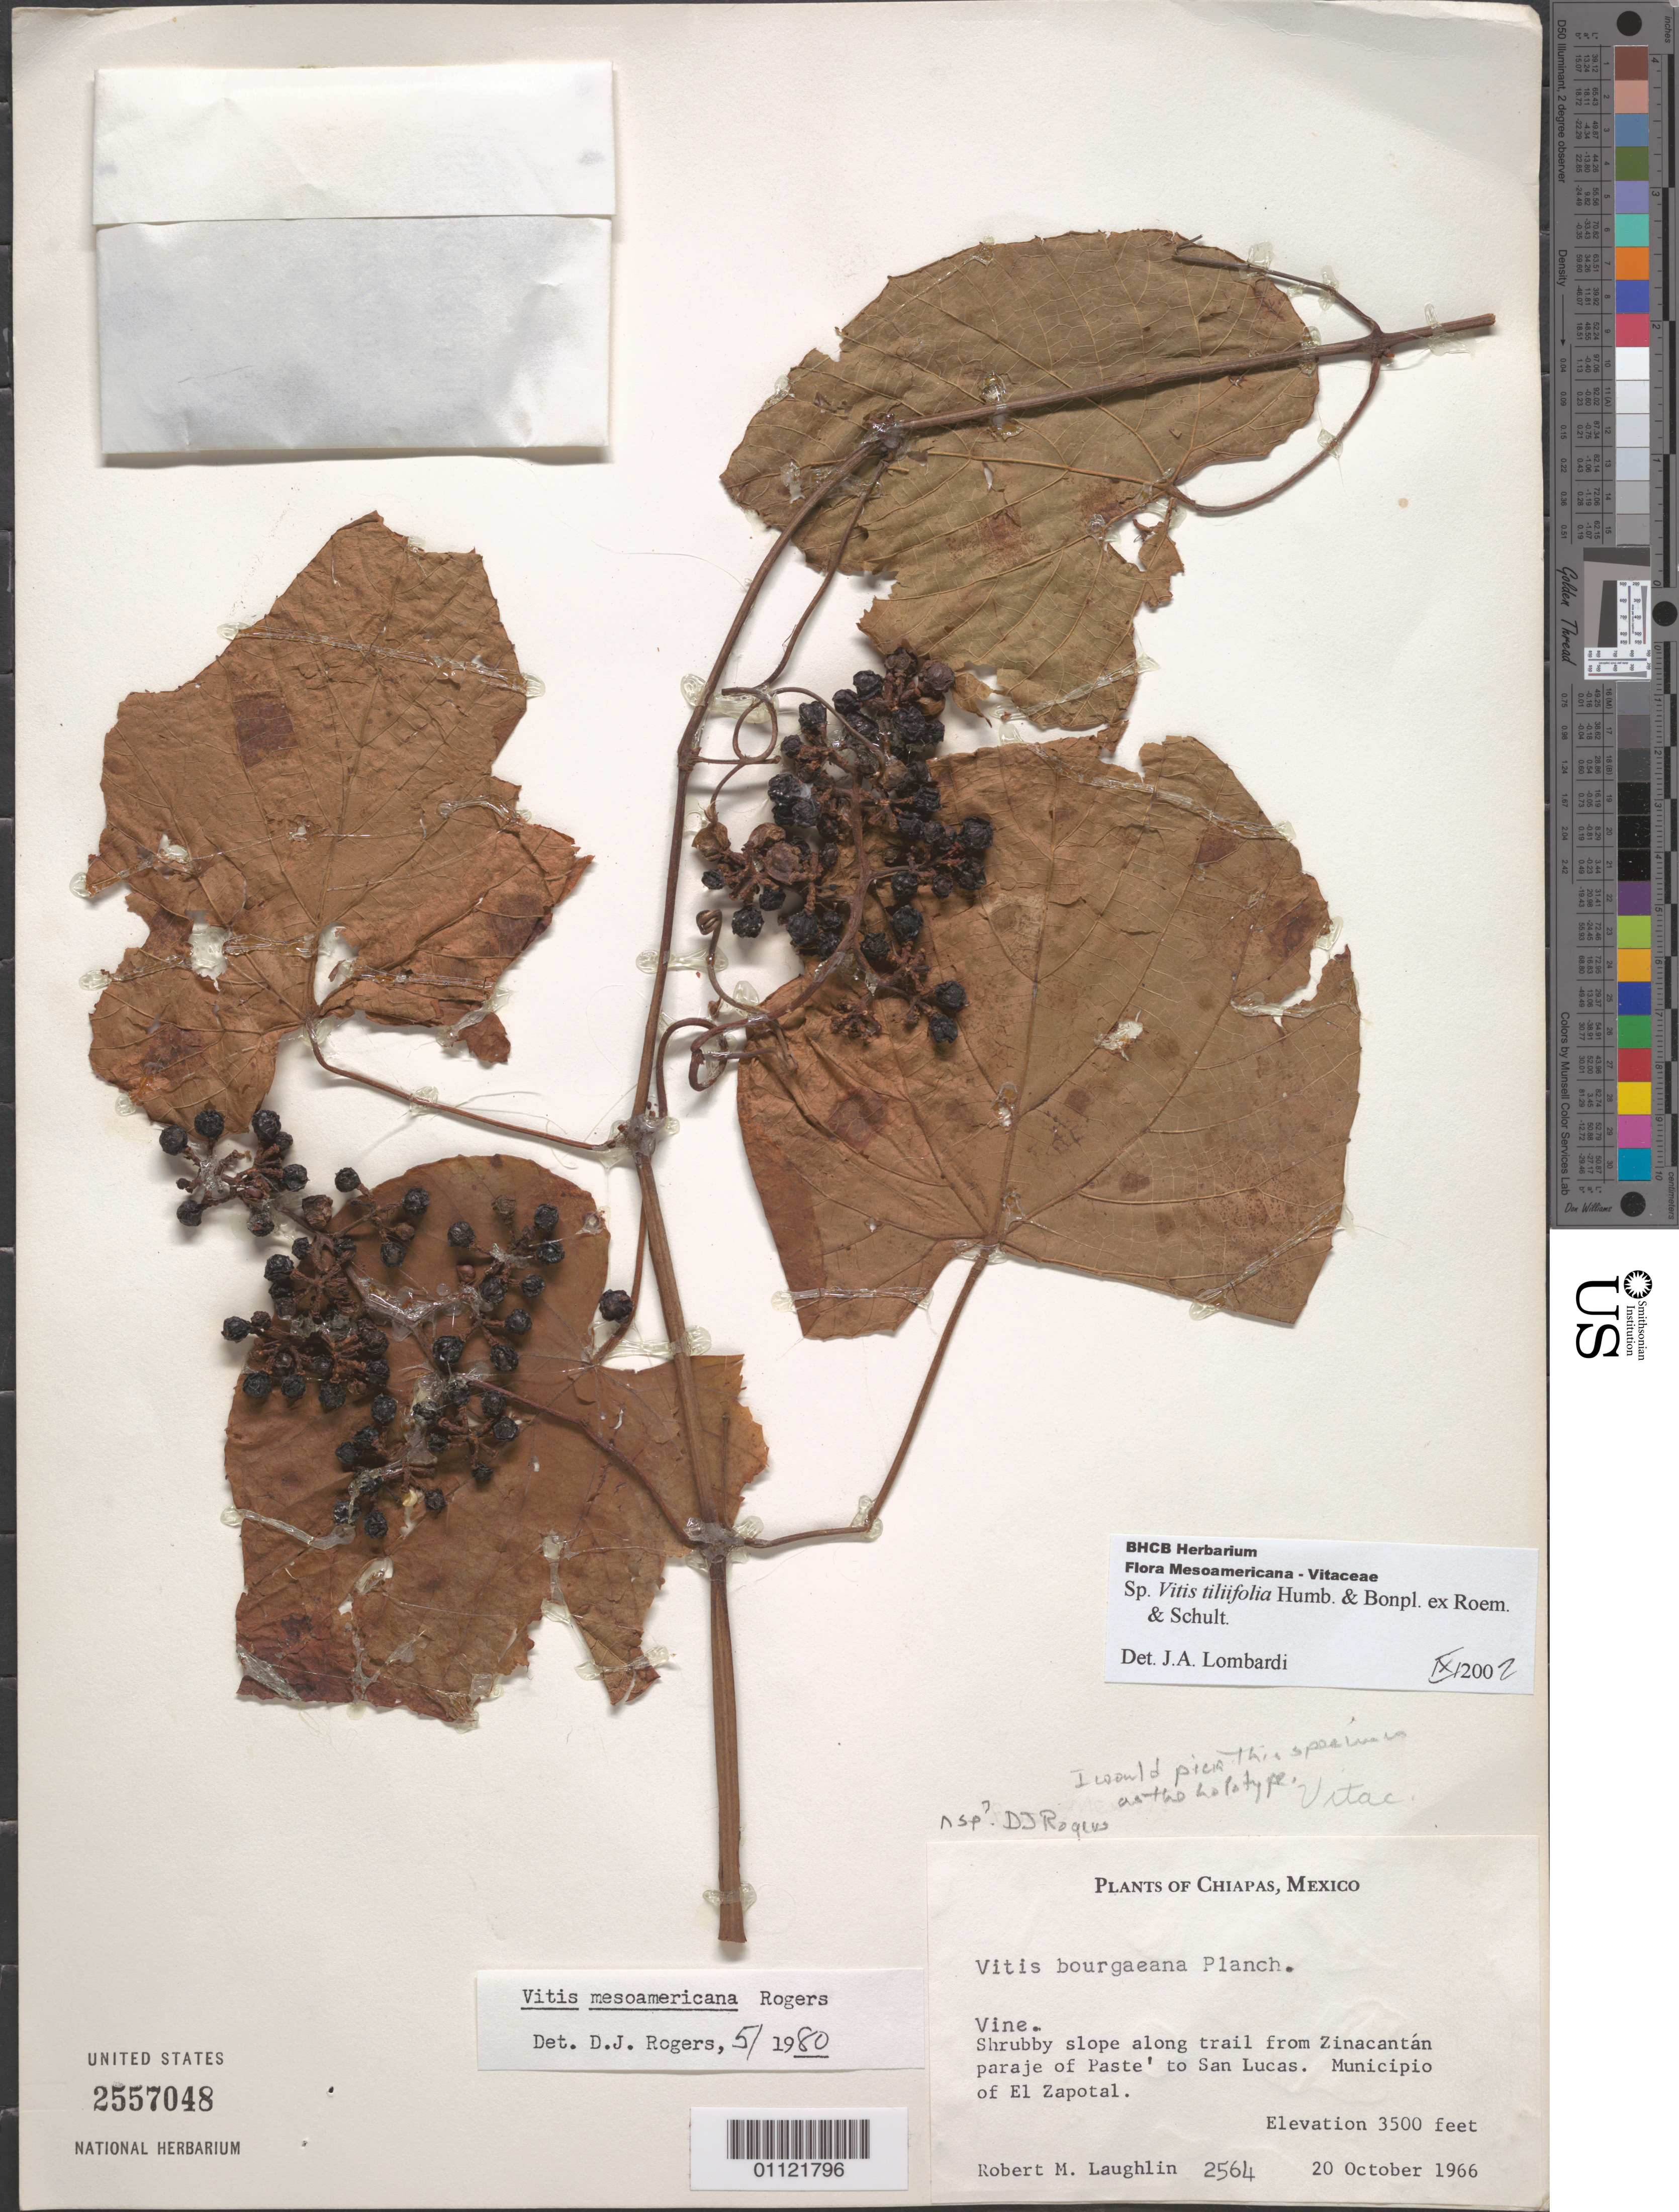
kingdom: Plantae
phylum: Tracheophyta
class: Magnoliopsida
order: Vitales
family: Vitaceae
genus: Vitis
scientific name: Vitis tiliifolia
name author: Humb. & Bonpl. ex Schult.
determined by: Lombardi, Julio A.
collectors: R. M. Laughlin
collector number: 2564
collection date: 1966-10-20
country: Mexico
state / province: Chiapas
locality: Shrubby slope along trail from Zinacantan paraje of Paste' to San Lucas. Municipio of El Zapotal.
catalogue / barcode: US 2557048